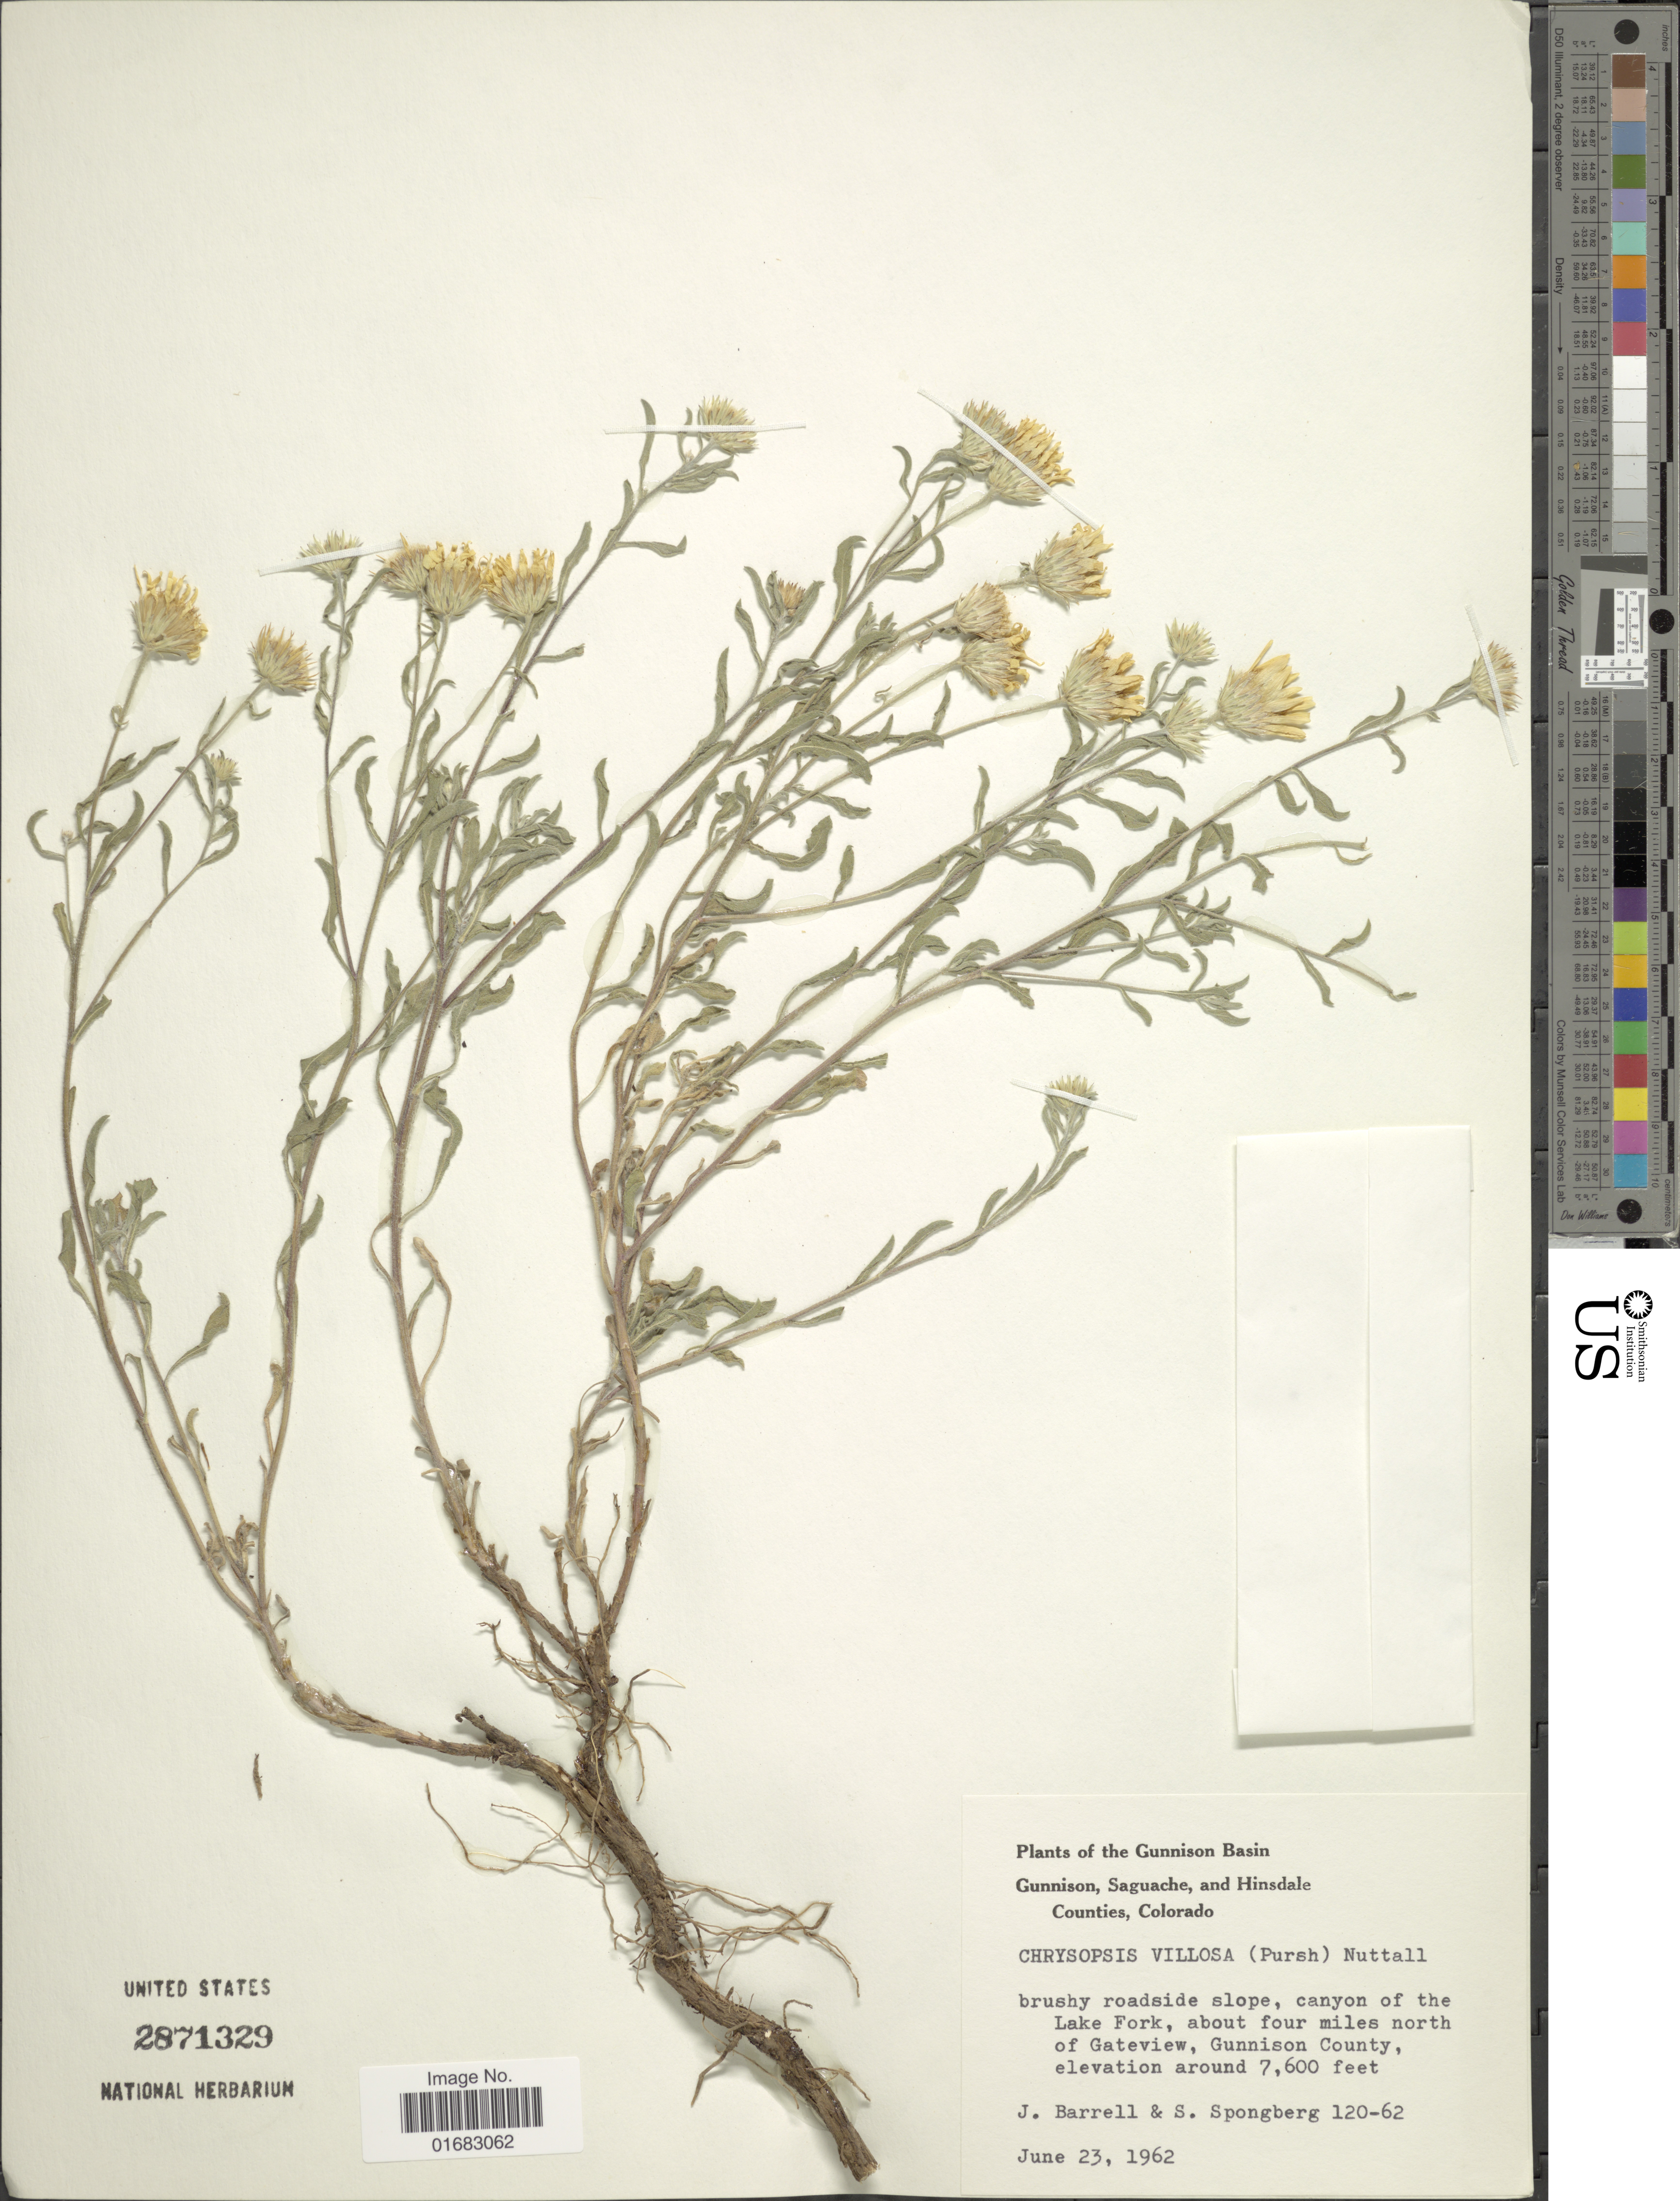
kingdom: Plantae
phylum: Tracheophyta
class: Magnoliopsida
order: Asterales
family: Asteraceae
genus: Heterotheca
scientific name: Heterotheca villosa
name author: (Pursh) Shinners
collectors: J. Barrell & S. A.Spongberg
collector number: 120-62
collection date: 1962-06-23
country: United States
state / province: Colorado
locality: Gunnison, Saguache, and Hinsdale Counties, Colorado. brushy roadside slope, canyon of the Lake Fork, about four miles north of Gateview, Gunnison County.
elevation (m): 2316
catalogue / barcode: US 2871329